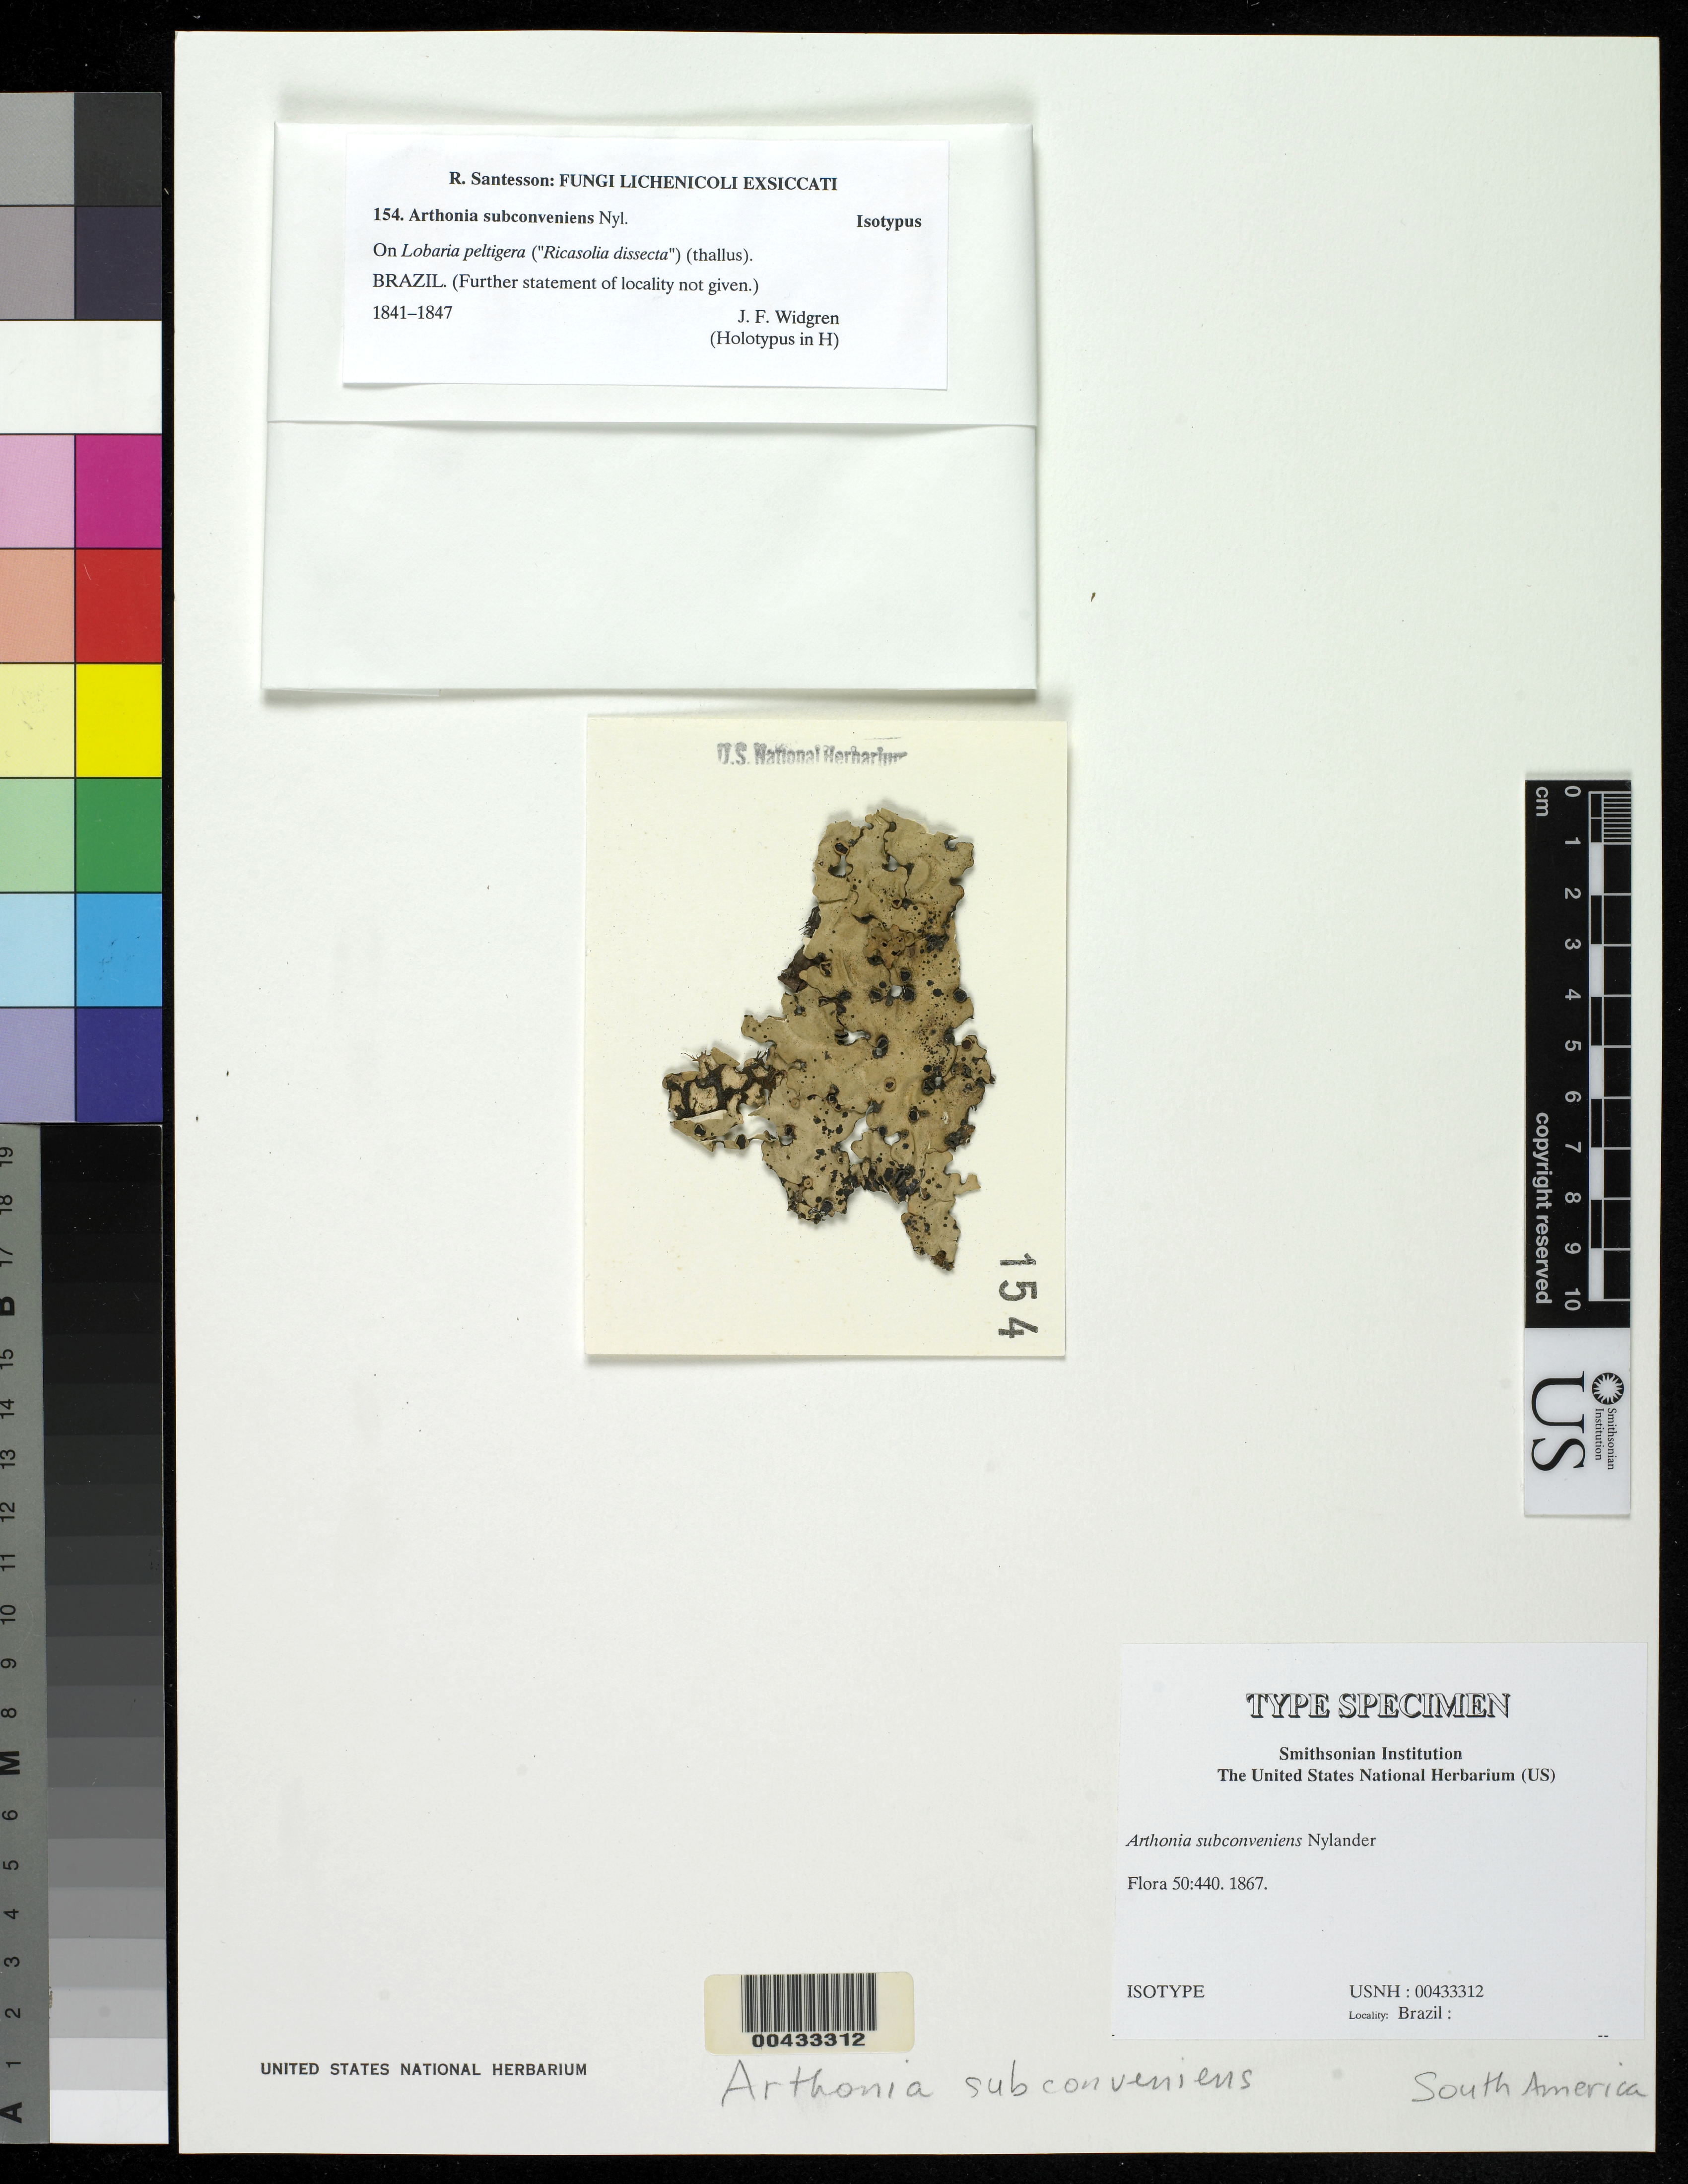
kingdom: Fungi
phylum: Ascomycota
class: Arthoniomycetes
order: Arthoniales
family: Arthoniaceae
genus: Arthonia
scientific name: Arthonia subconveniens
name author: Nyl.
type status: Isotype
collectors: J. Widgren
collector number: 154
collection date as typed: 1841 to -- --- 1843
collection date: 1841/1843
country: Brazil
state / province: Minas Gerais